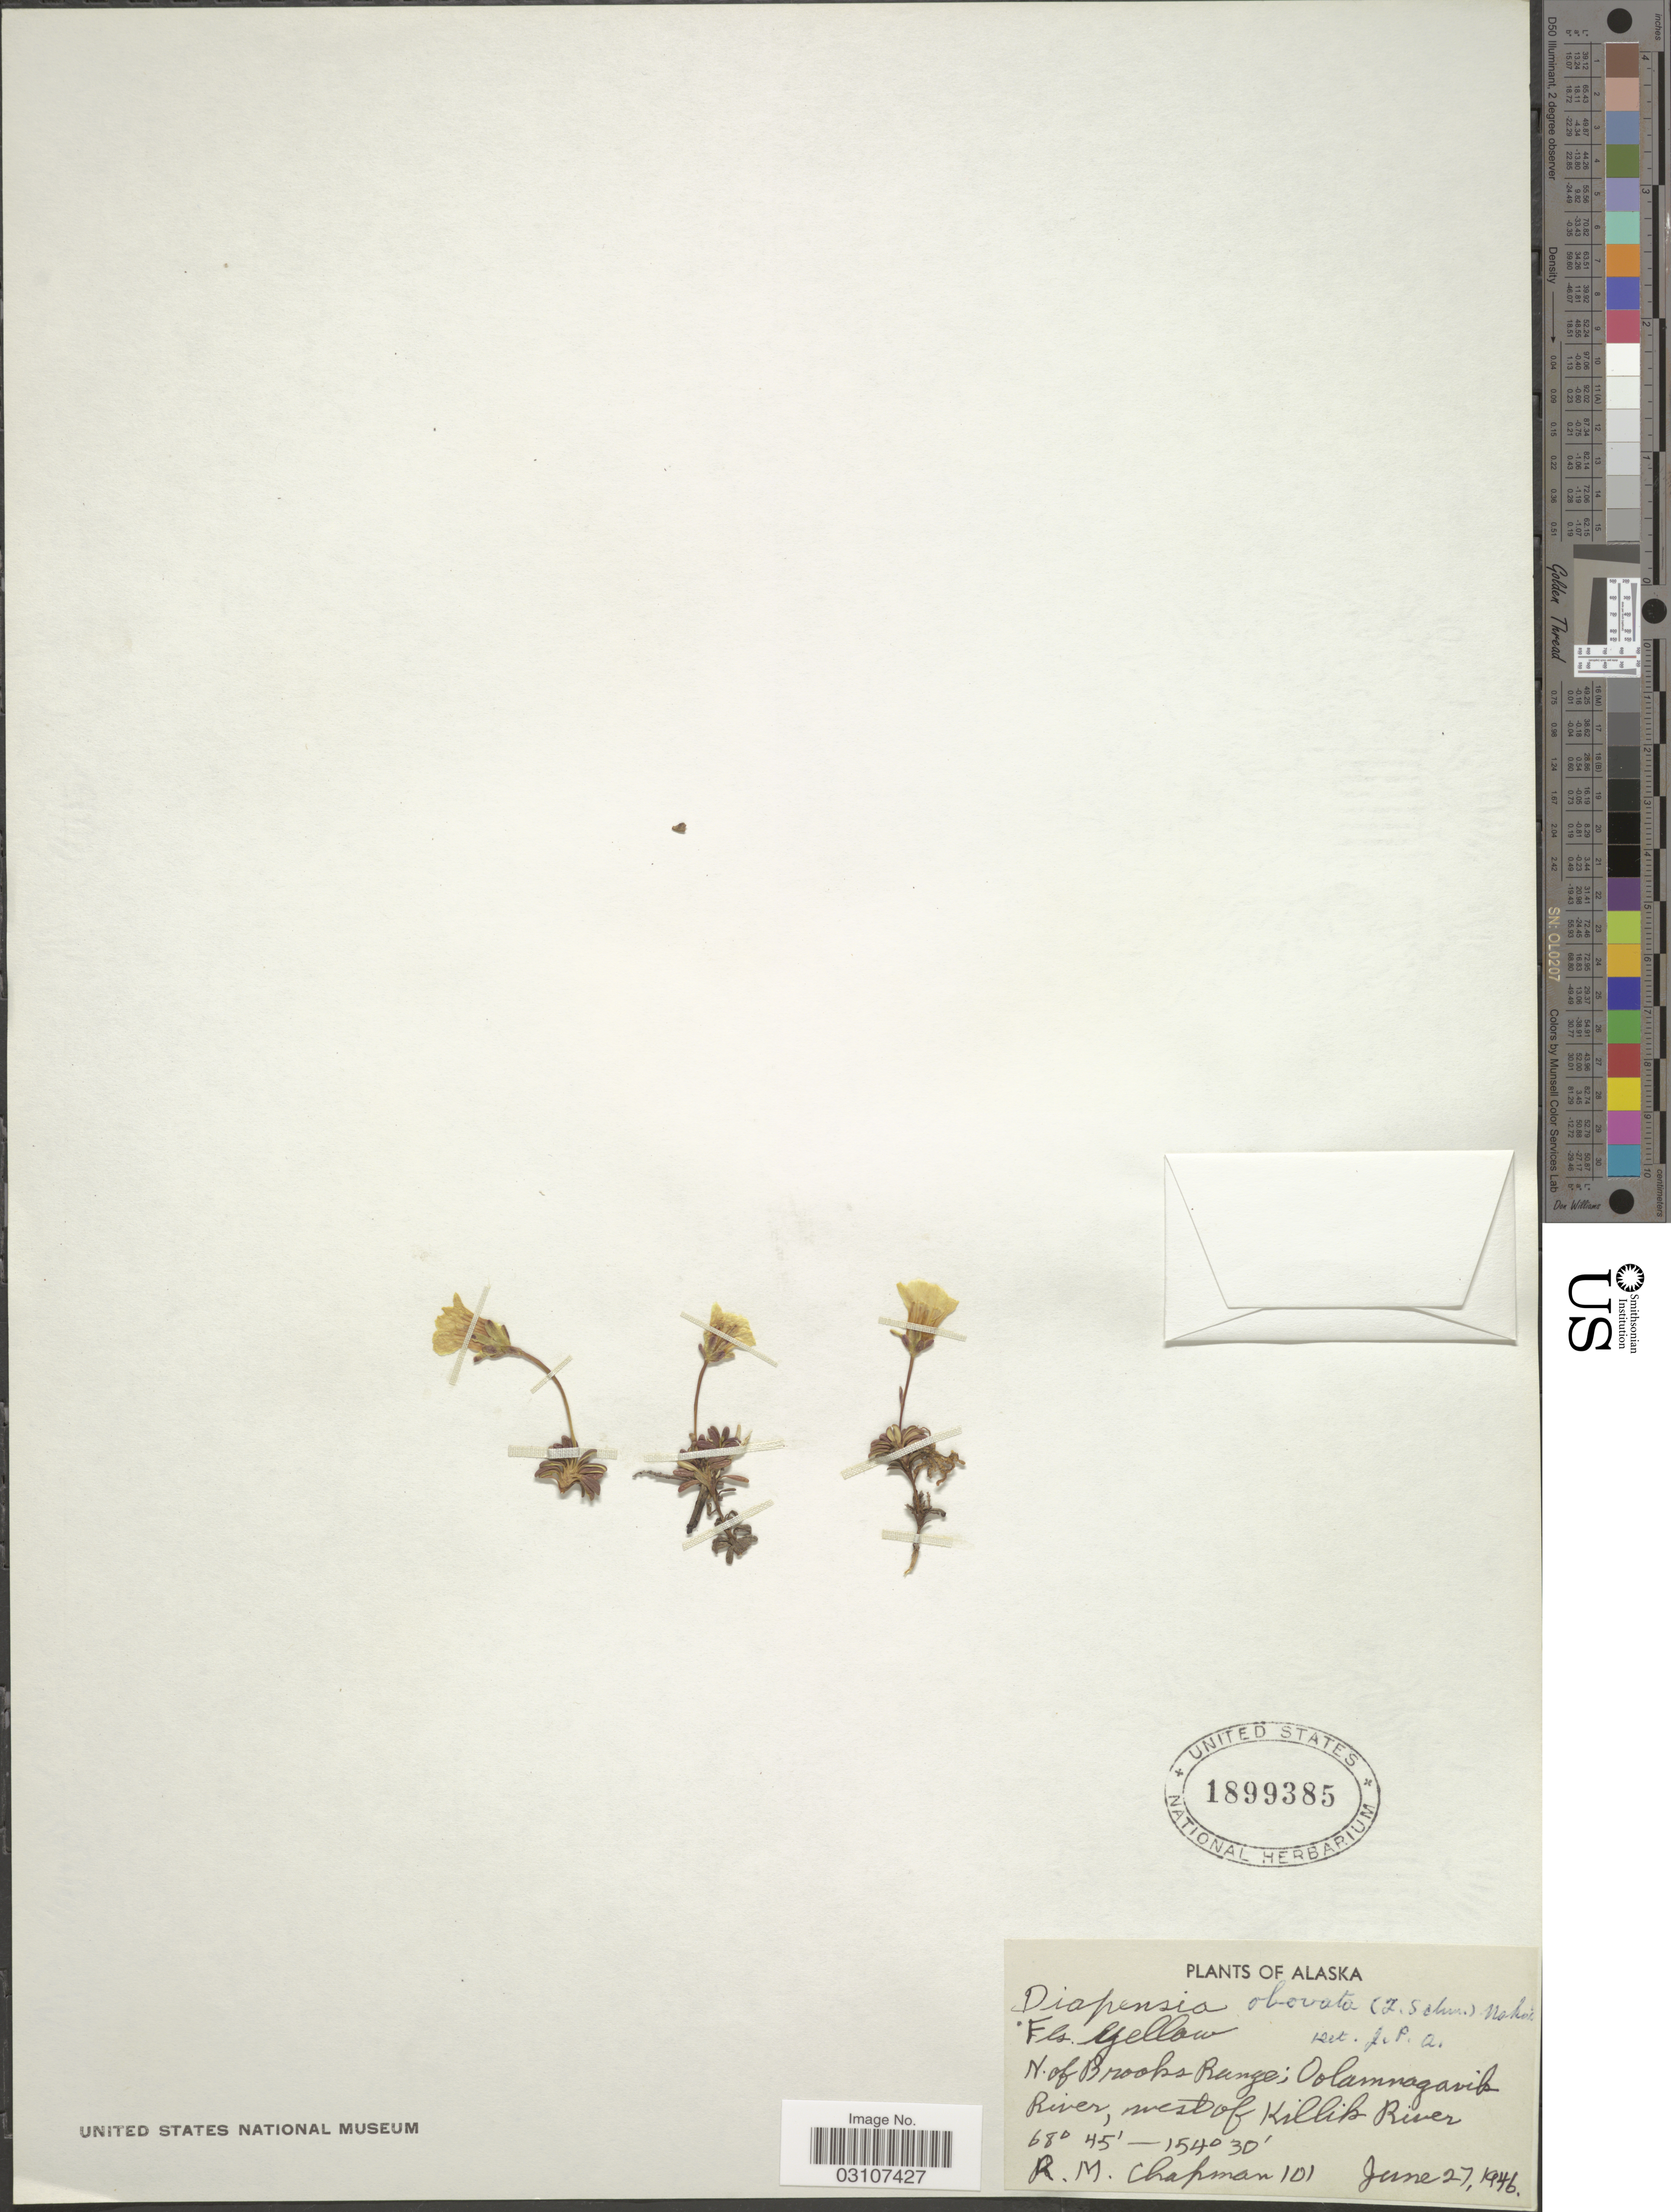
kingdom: Plantae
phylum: Tracheophyta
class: Magnoliopsida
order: Ericales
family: Diapensiaceae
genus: Diapensia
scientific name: Diapensia lapponica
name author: L.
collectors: R. M. Chapman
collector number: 101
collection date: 1946-06-27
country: United States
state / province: Alaska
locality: N. of Brooks Range; Oolamnagavik River, west of Killik River.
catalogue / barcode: US 1899385